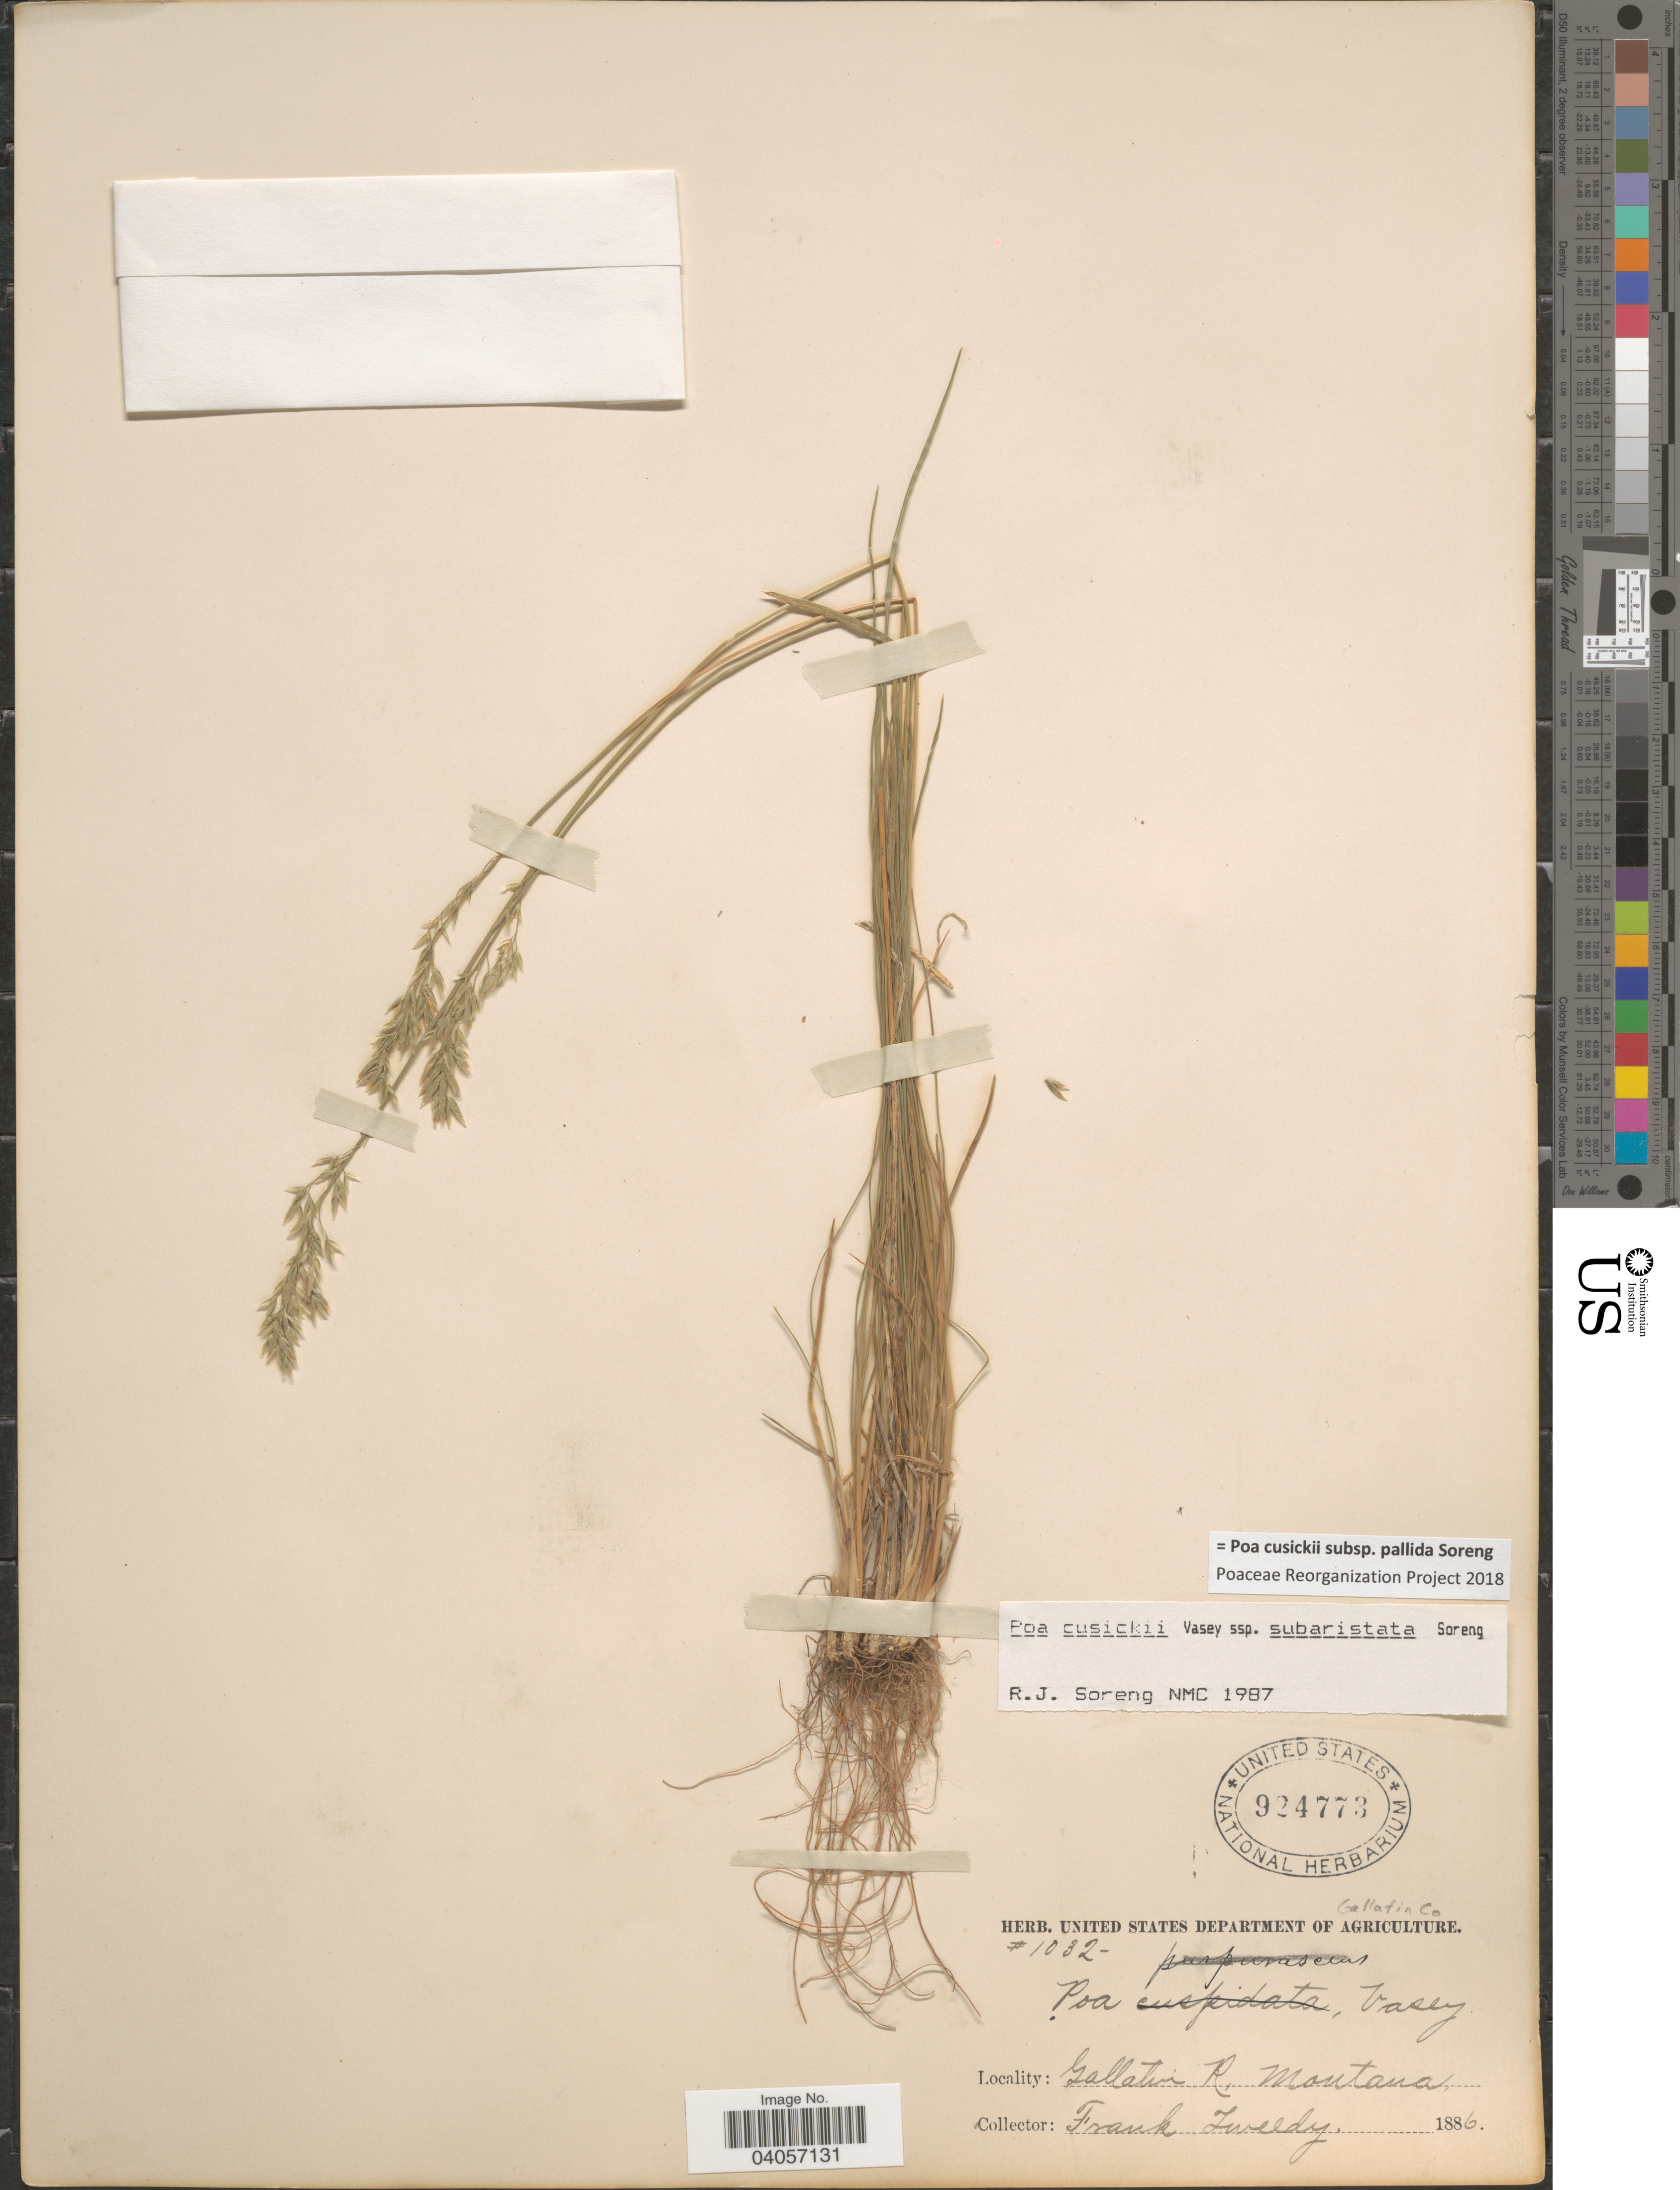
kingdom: Plantae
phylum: Tracheophyta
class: Liliopsida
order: Poales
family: Poaceae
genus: Poa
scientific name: Poa cusickii subsp. pallida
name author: Soreng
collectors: F. Tweedy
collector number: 1032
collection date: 1886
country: United States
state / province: Montana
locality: Gallatin Co. Gallatin R.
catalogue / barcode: US 924773